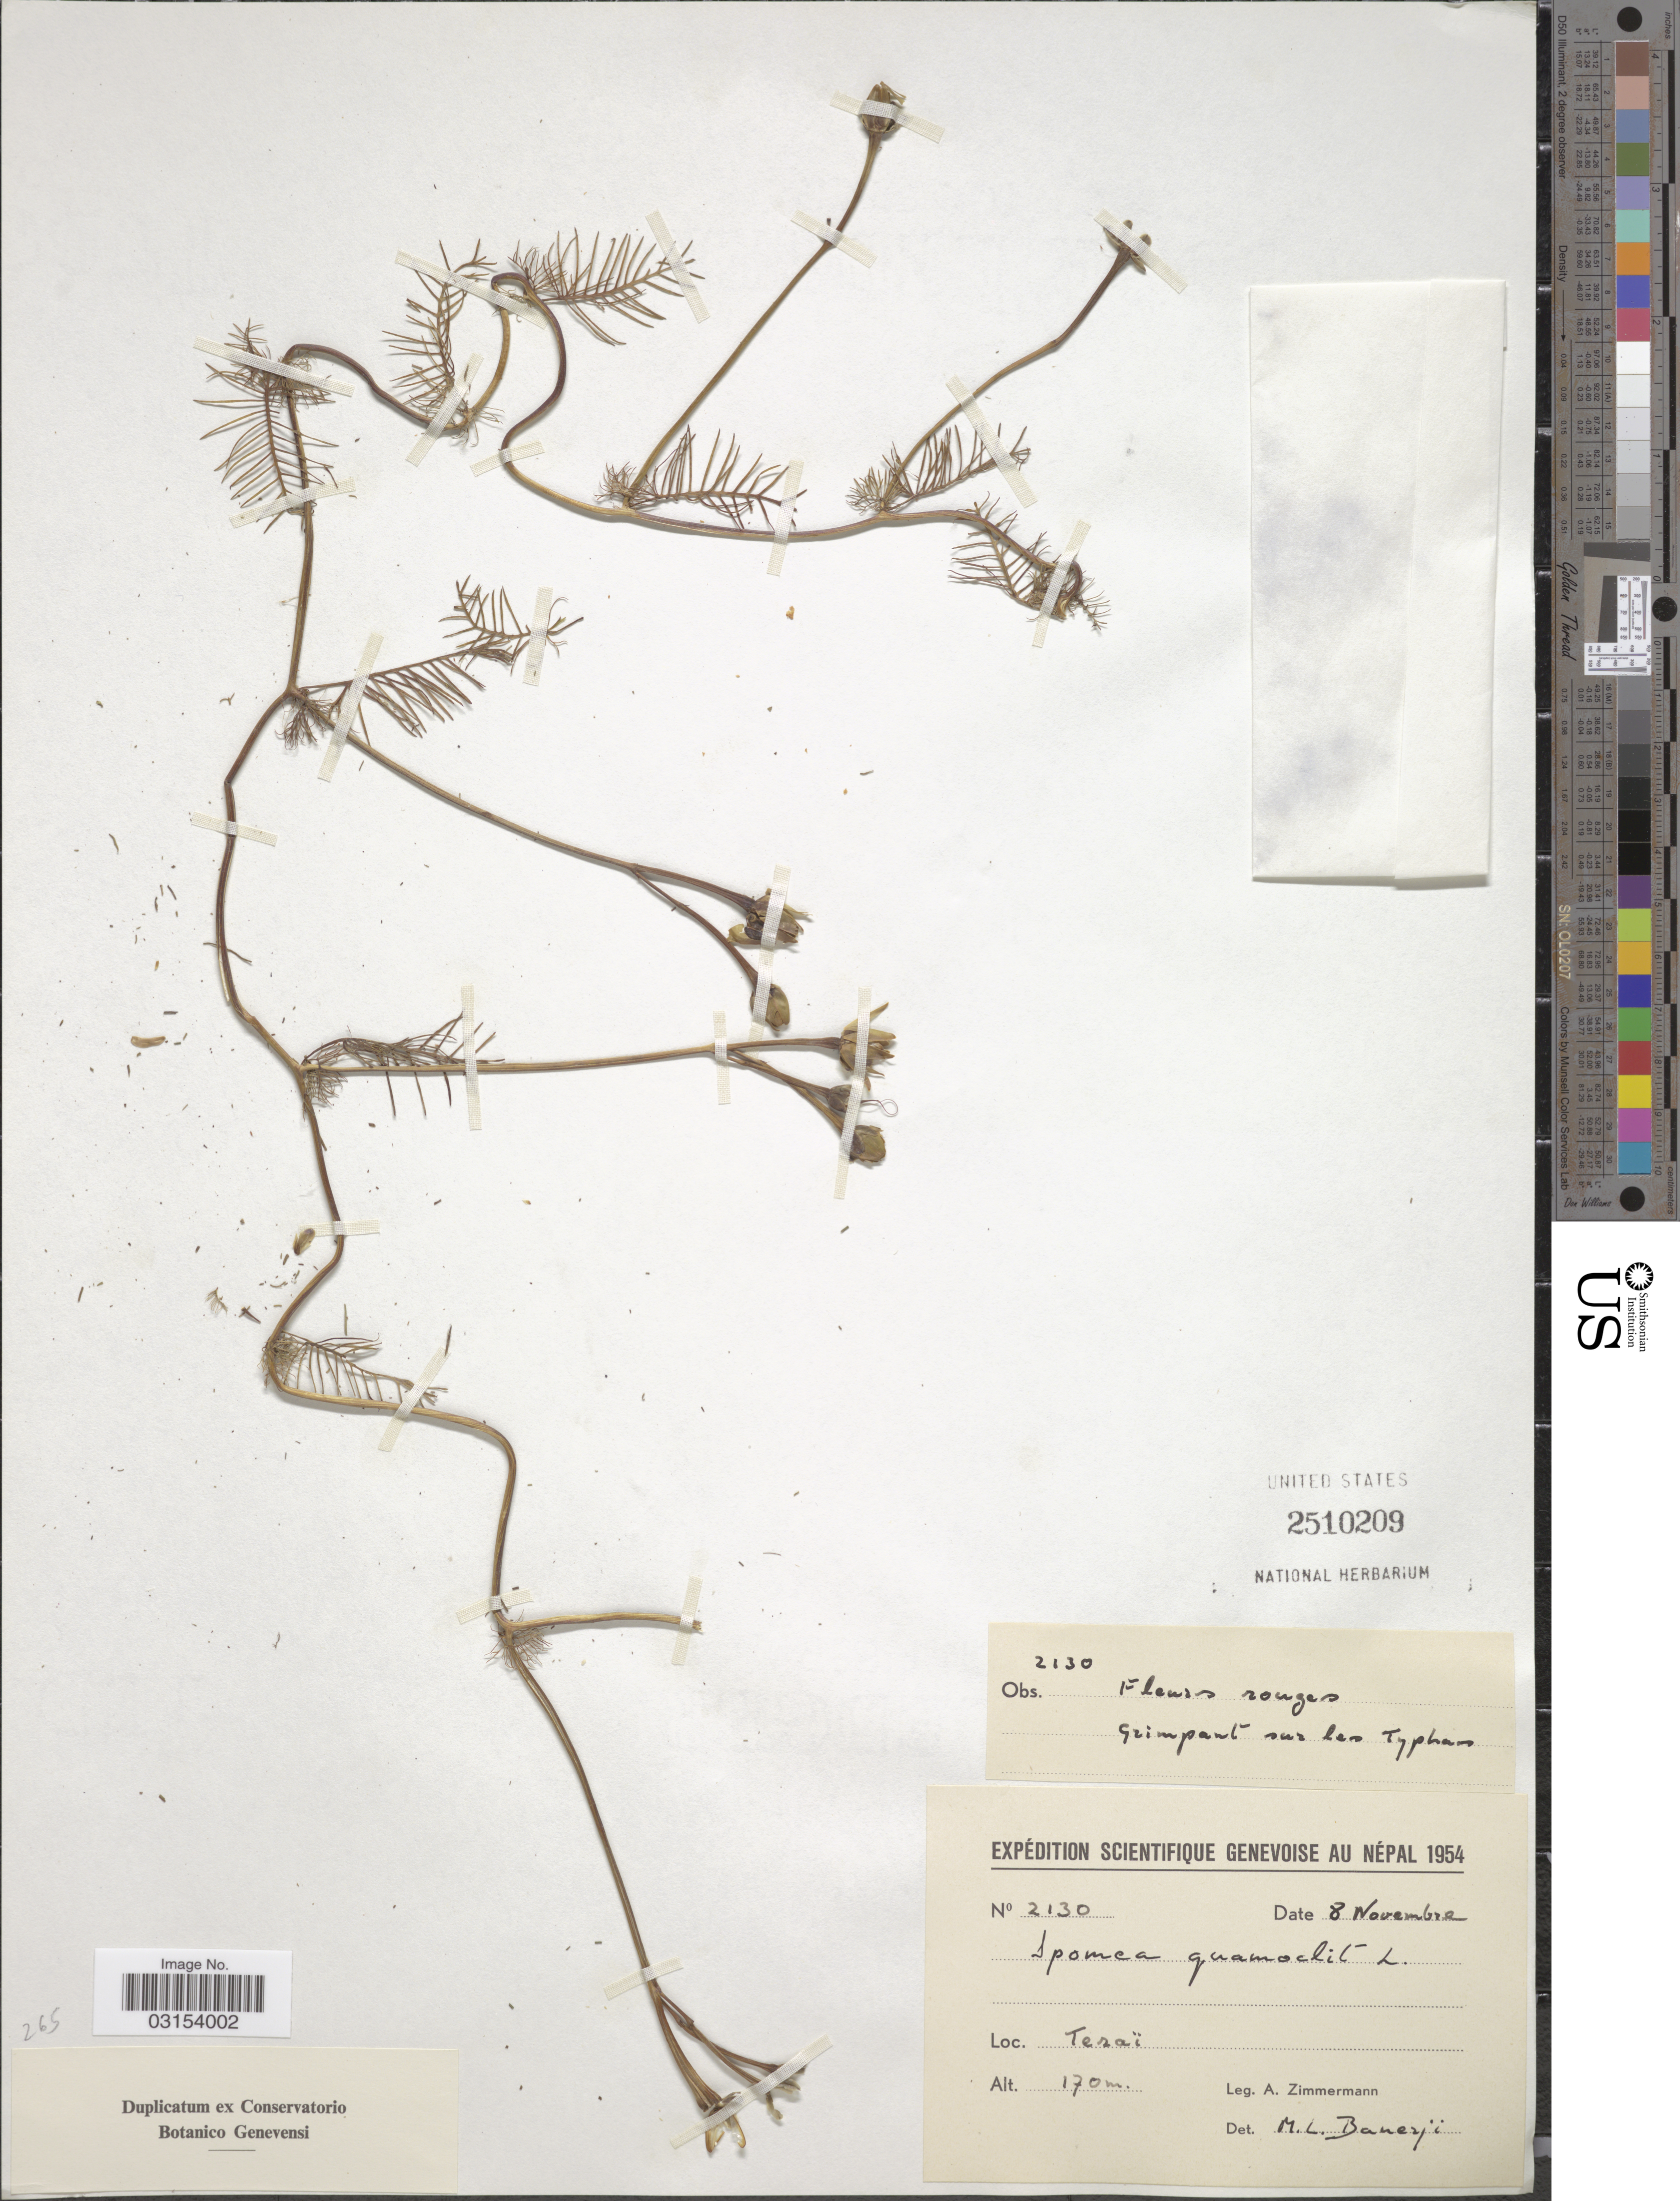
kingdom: Plantae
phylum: Tracheophyta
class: Magnoliopsida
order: Solanales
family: Convolvulaceae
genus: Ipomoea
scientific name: Ipomoea quamoclit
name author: L.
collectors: A. Zimmermann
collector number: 2130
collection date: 1954-11-08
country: Nepal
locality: Teraï.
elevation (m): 170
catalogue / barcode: US 2510209